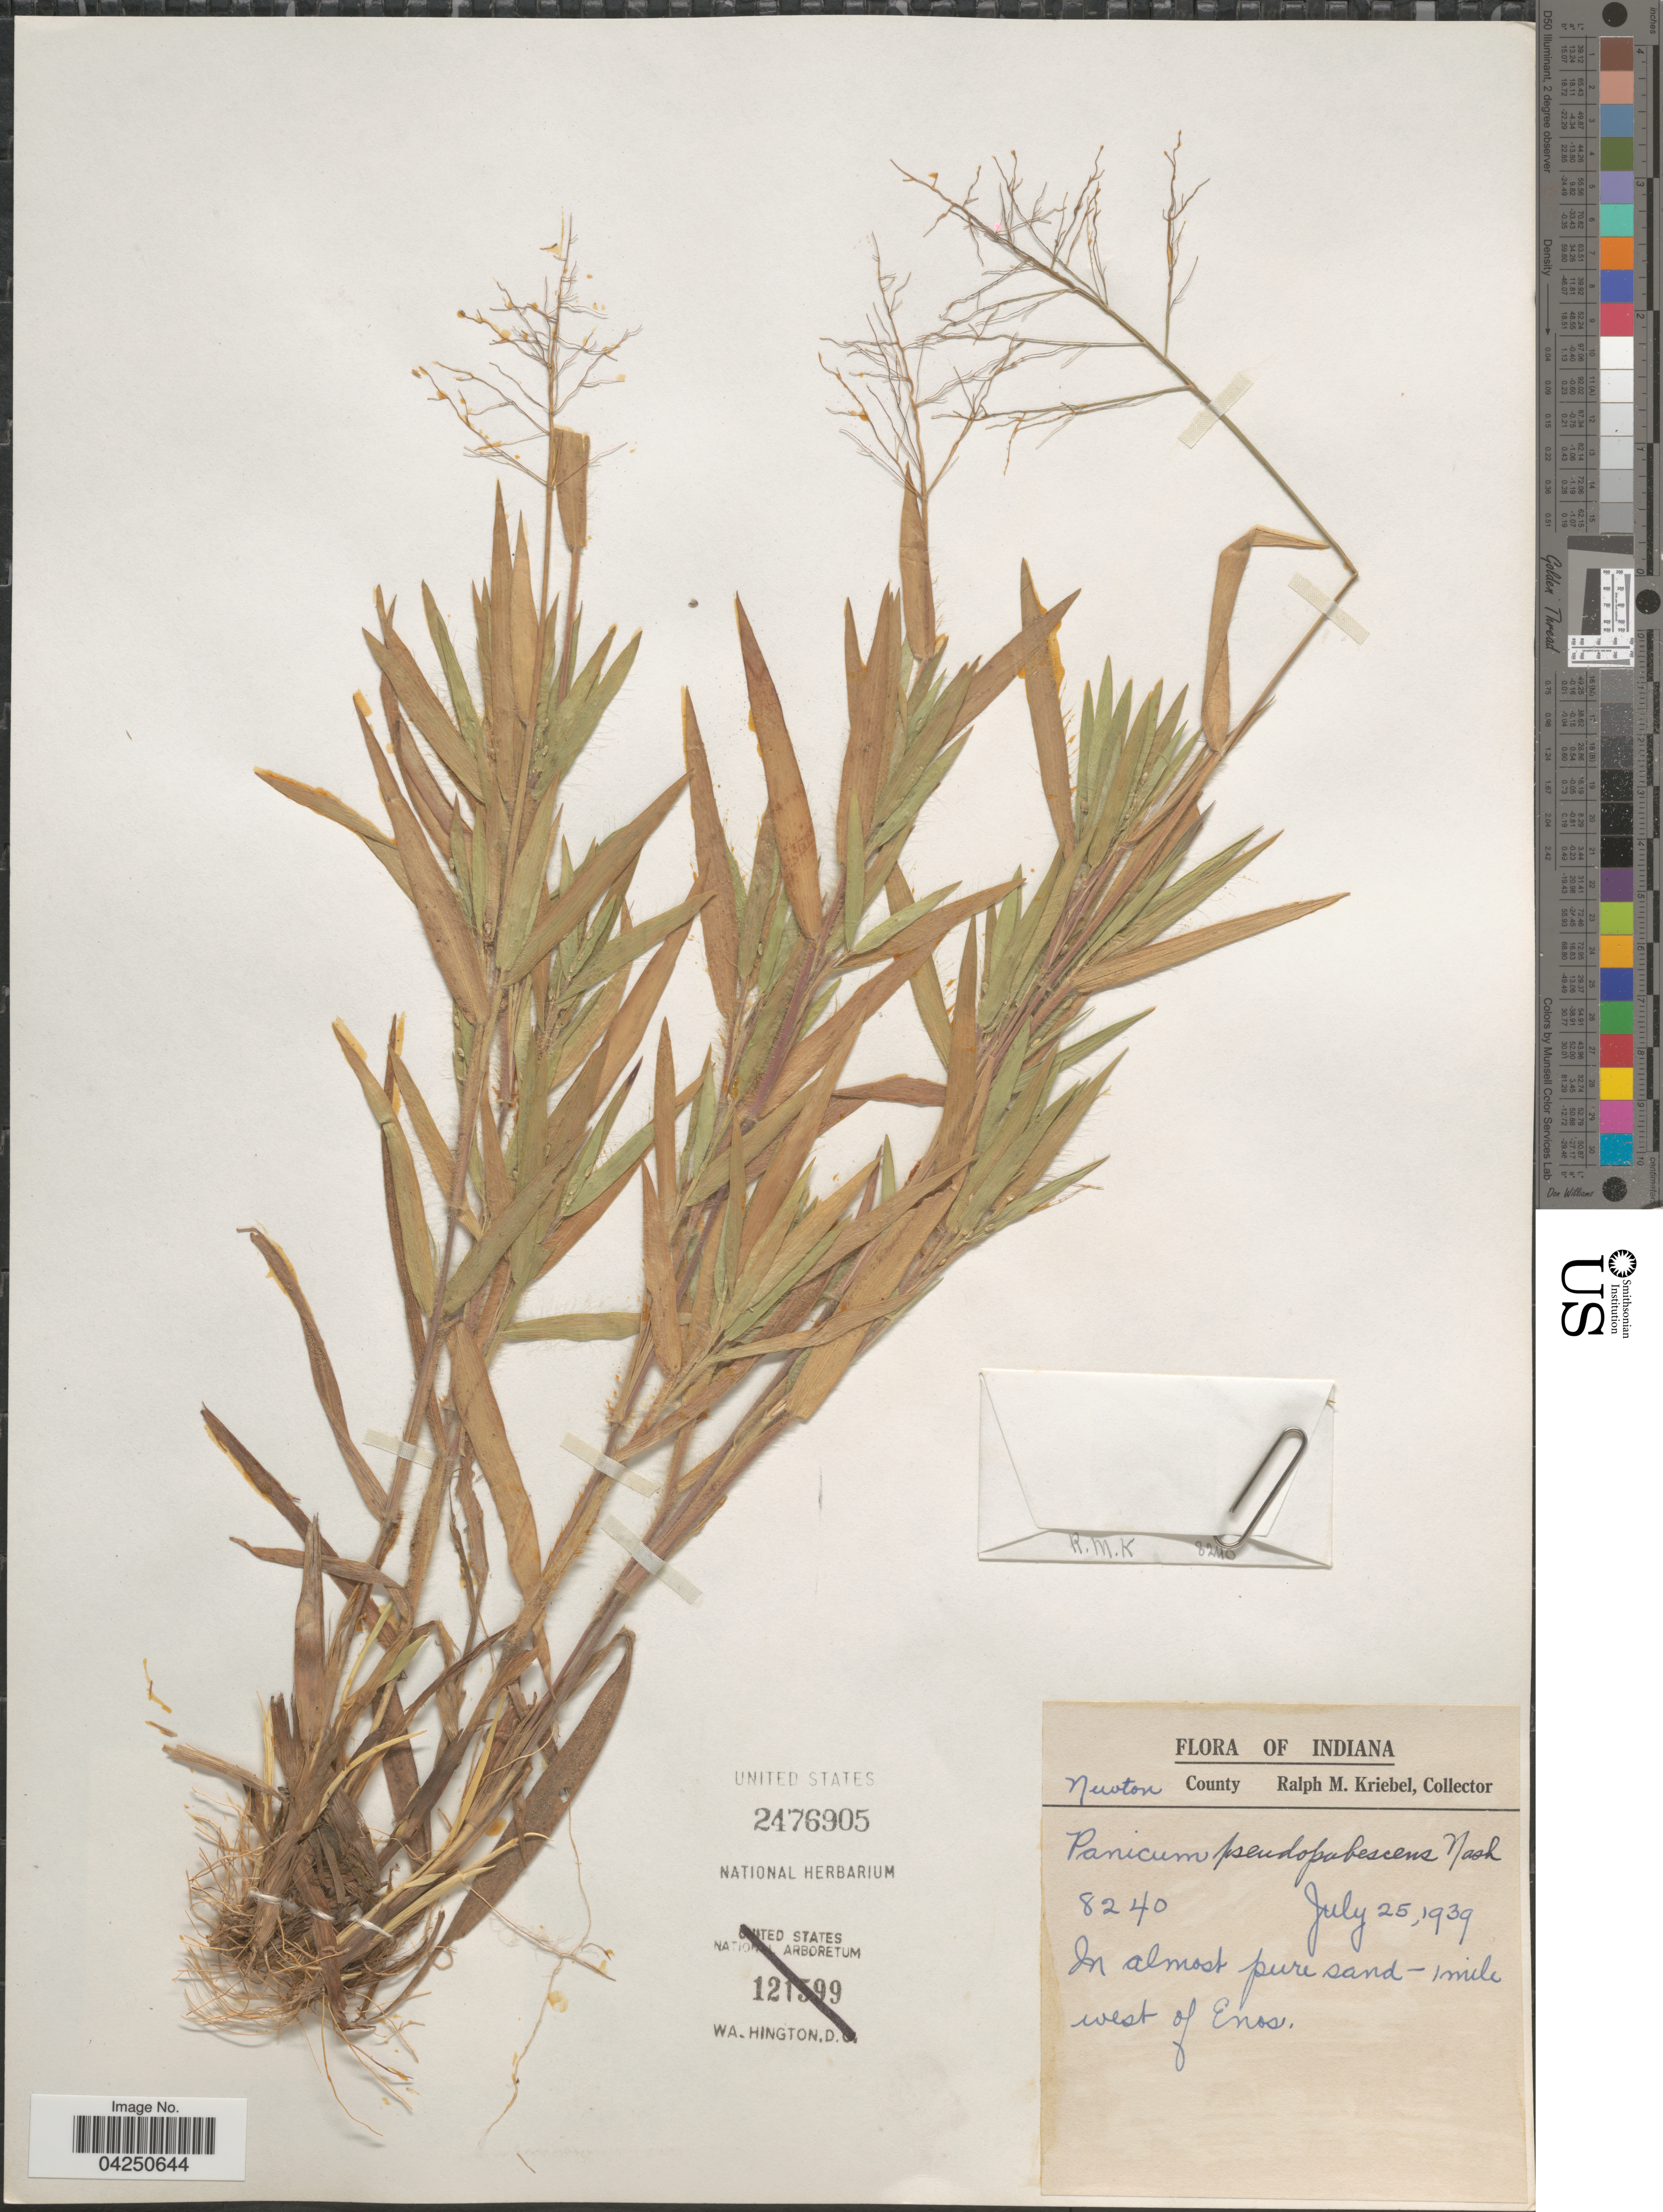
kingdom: Plantae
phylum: Tracheophyta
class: Liliopsida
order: Poales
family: Poaceae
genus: Dichanthelium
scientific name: Dichanthelium acuminatum var. acuminatum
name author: (Sw.) Gould & C.A. Clark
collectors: R. M. Kriebel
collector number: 8240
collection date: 1939-07-25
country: United States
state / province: Indiana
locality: Newton County. In almost pure sand-1 mile west of Enos.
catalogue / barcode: US 2476905